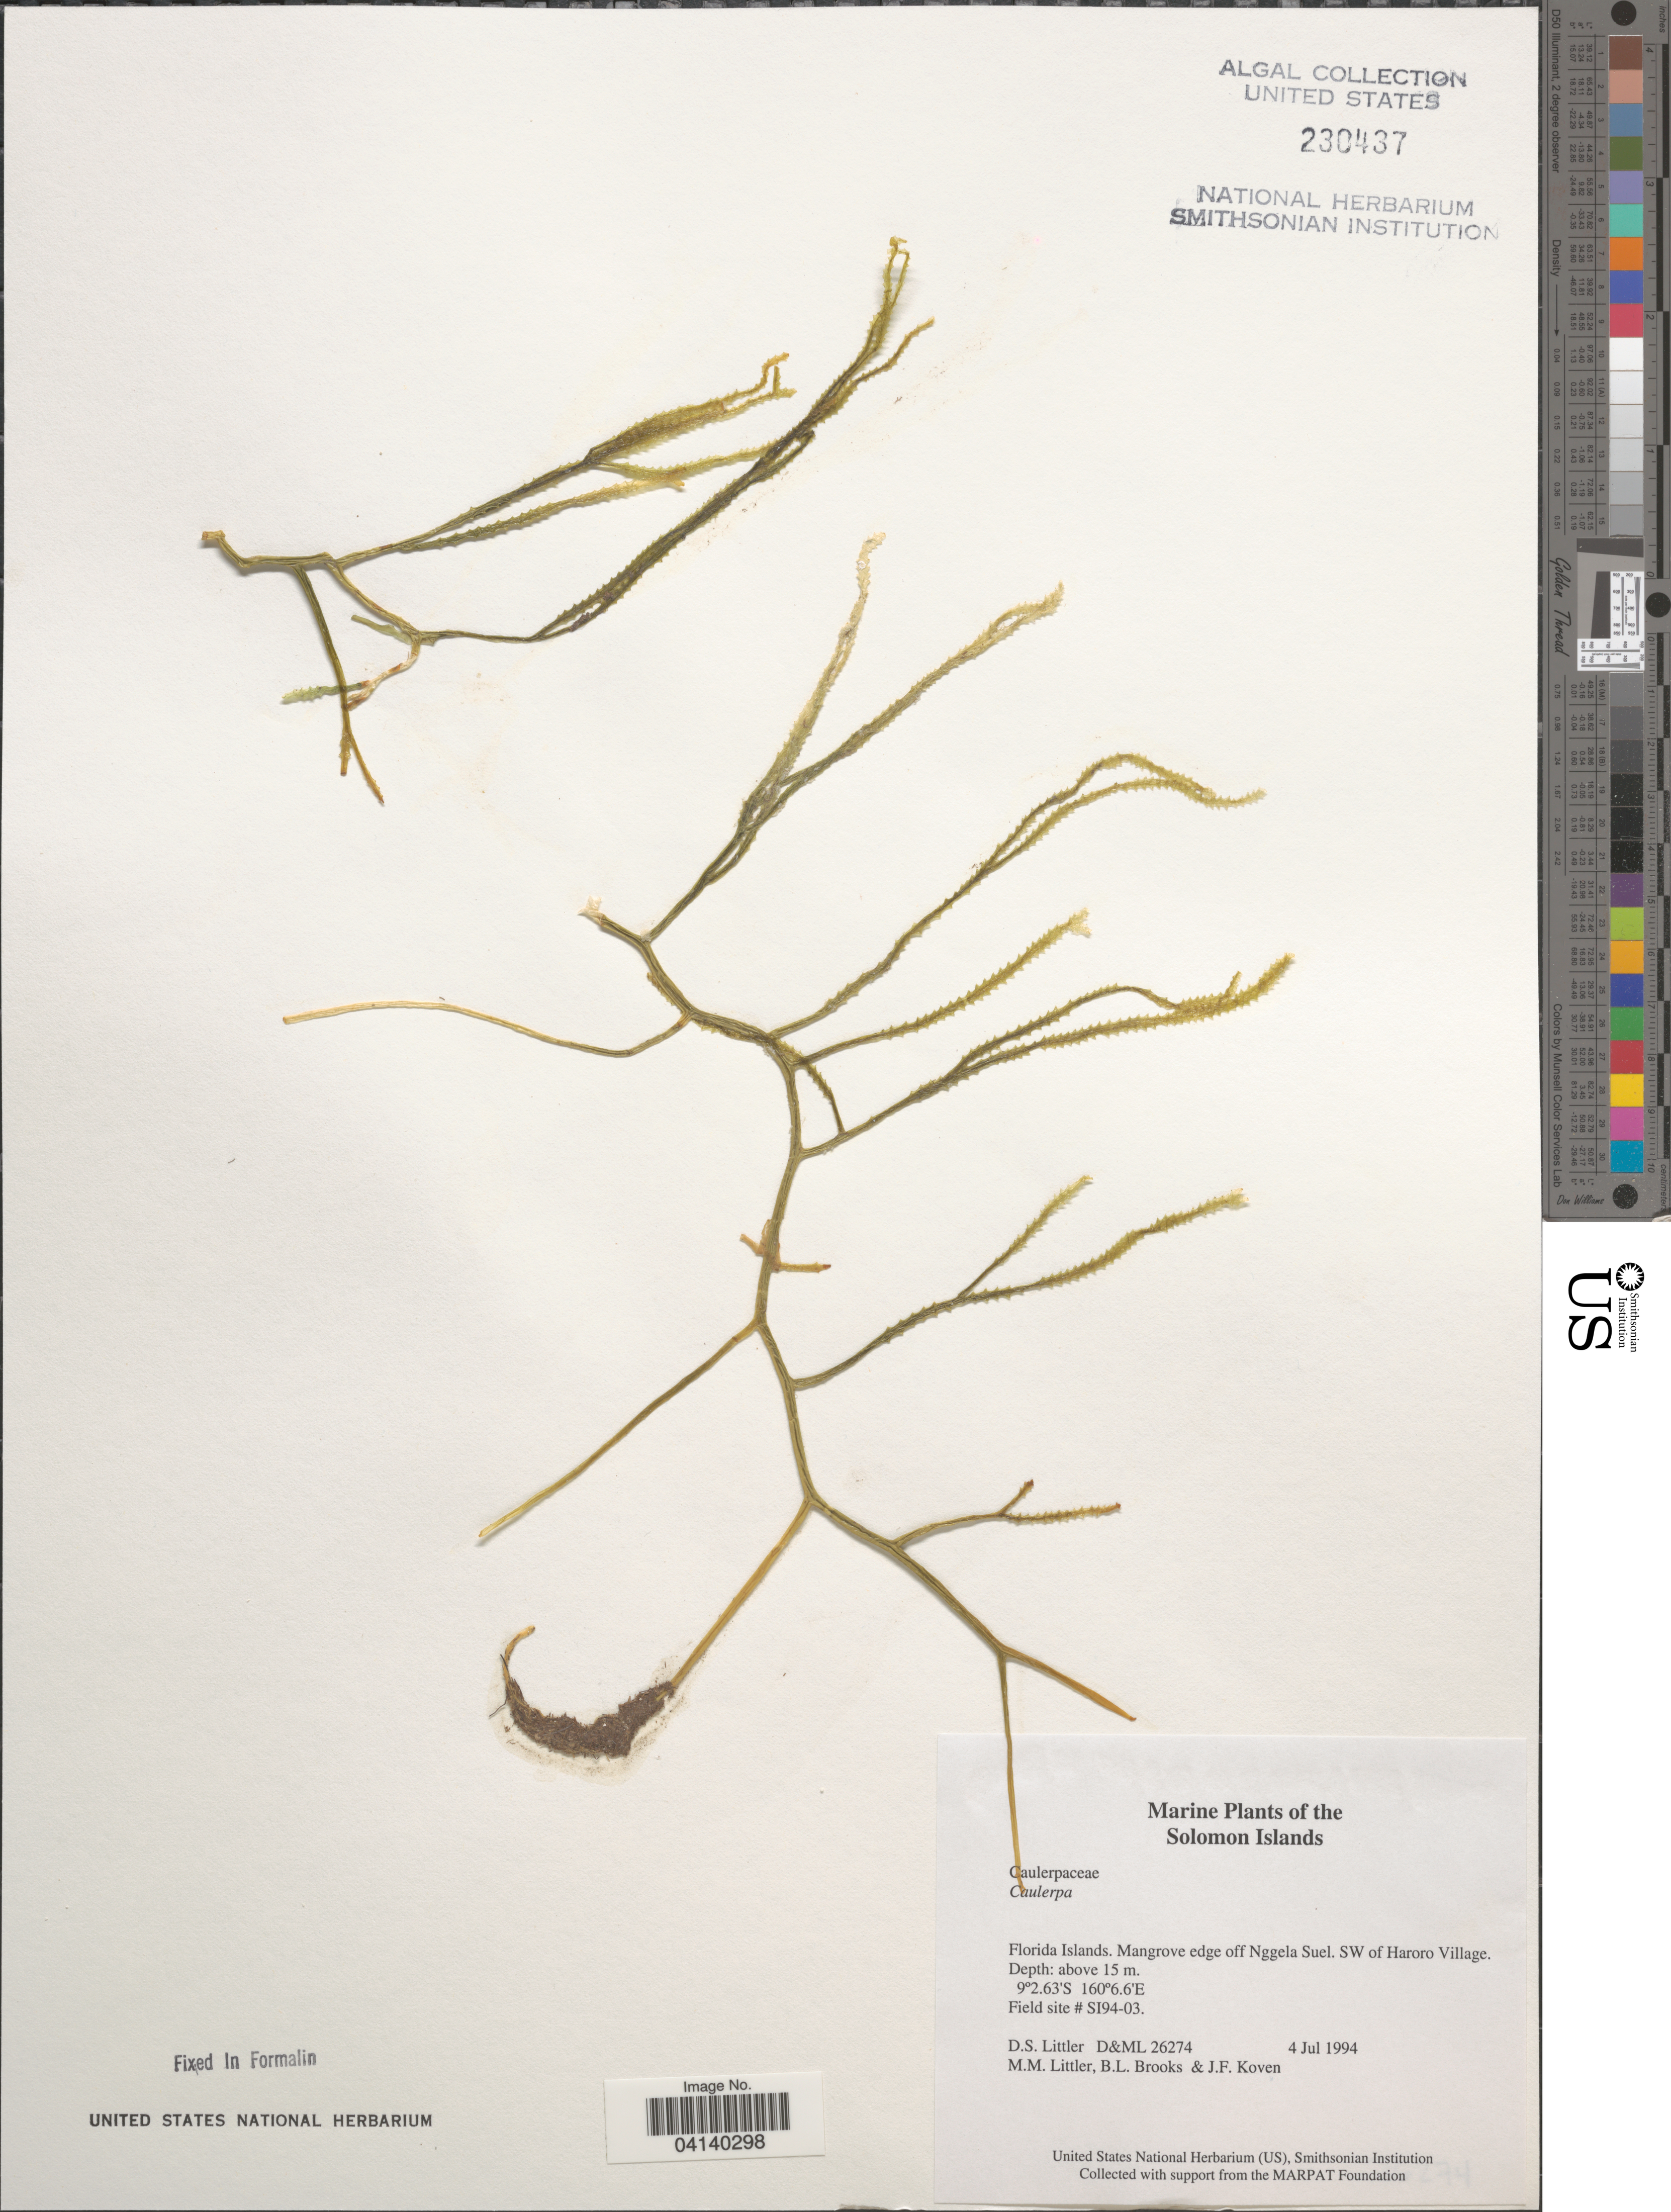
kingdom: Plantae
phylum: Chlorophyta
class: Ulvophyceae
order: Bryopsidales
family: Caulerpaceae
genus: Caulerpa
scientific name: Caulerpa sp.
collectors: D. S. Littler, B. Brooks & J. Koven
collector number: D&ML26274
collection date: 1994-07-04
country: Solomon Islands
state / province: Solomon Islands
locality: Florida Islands. Mangrove edge off Nggela Suel. SW of Haroro Village. Field site # SI94-03.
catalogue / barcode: US 230437